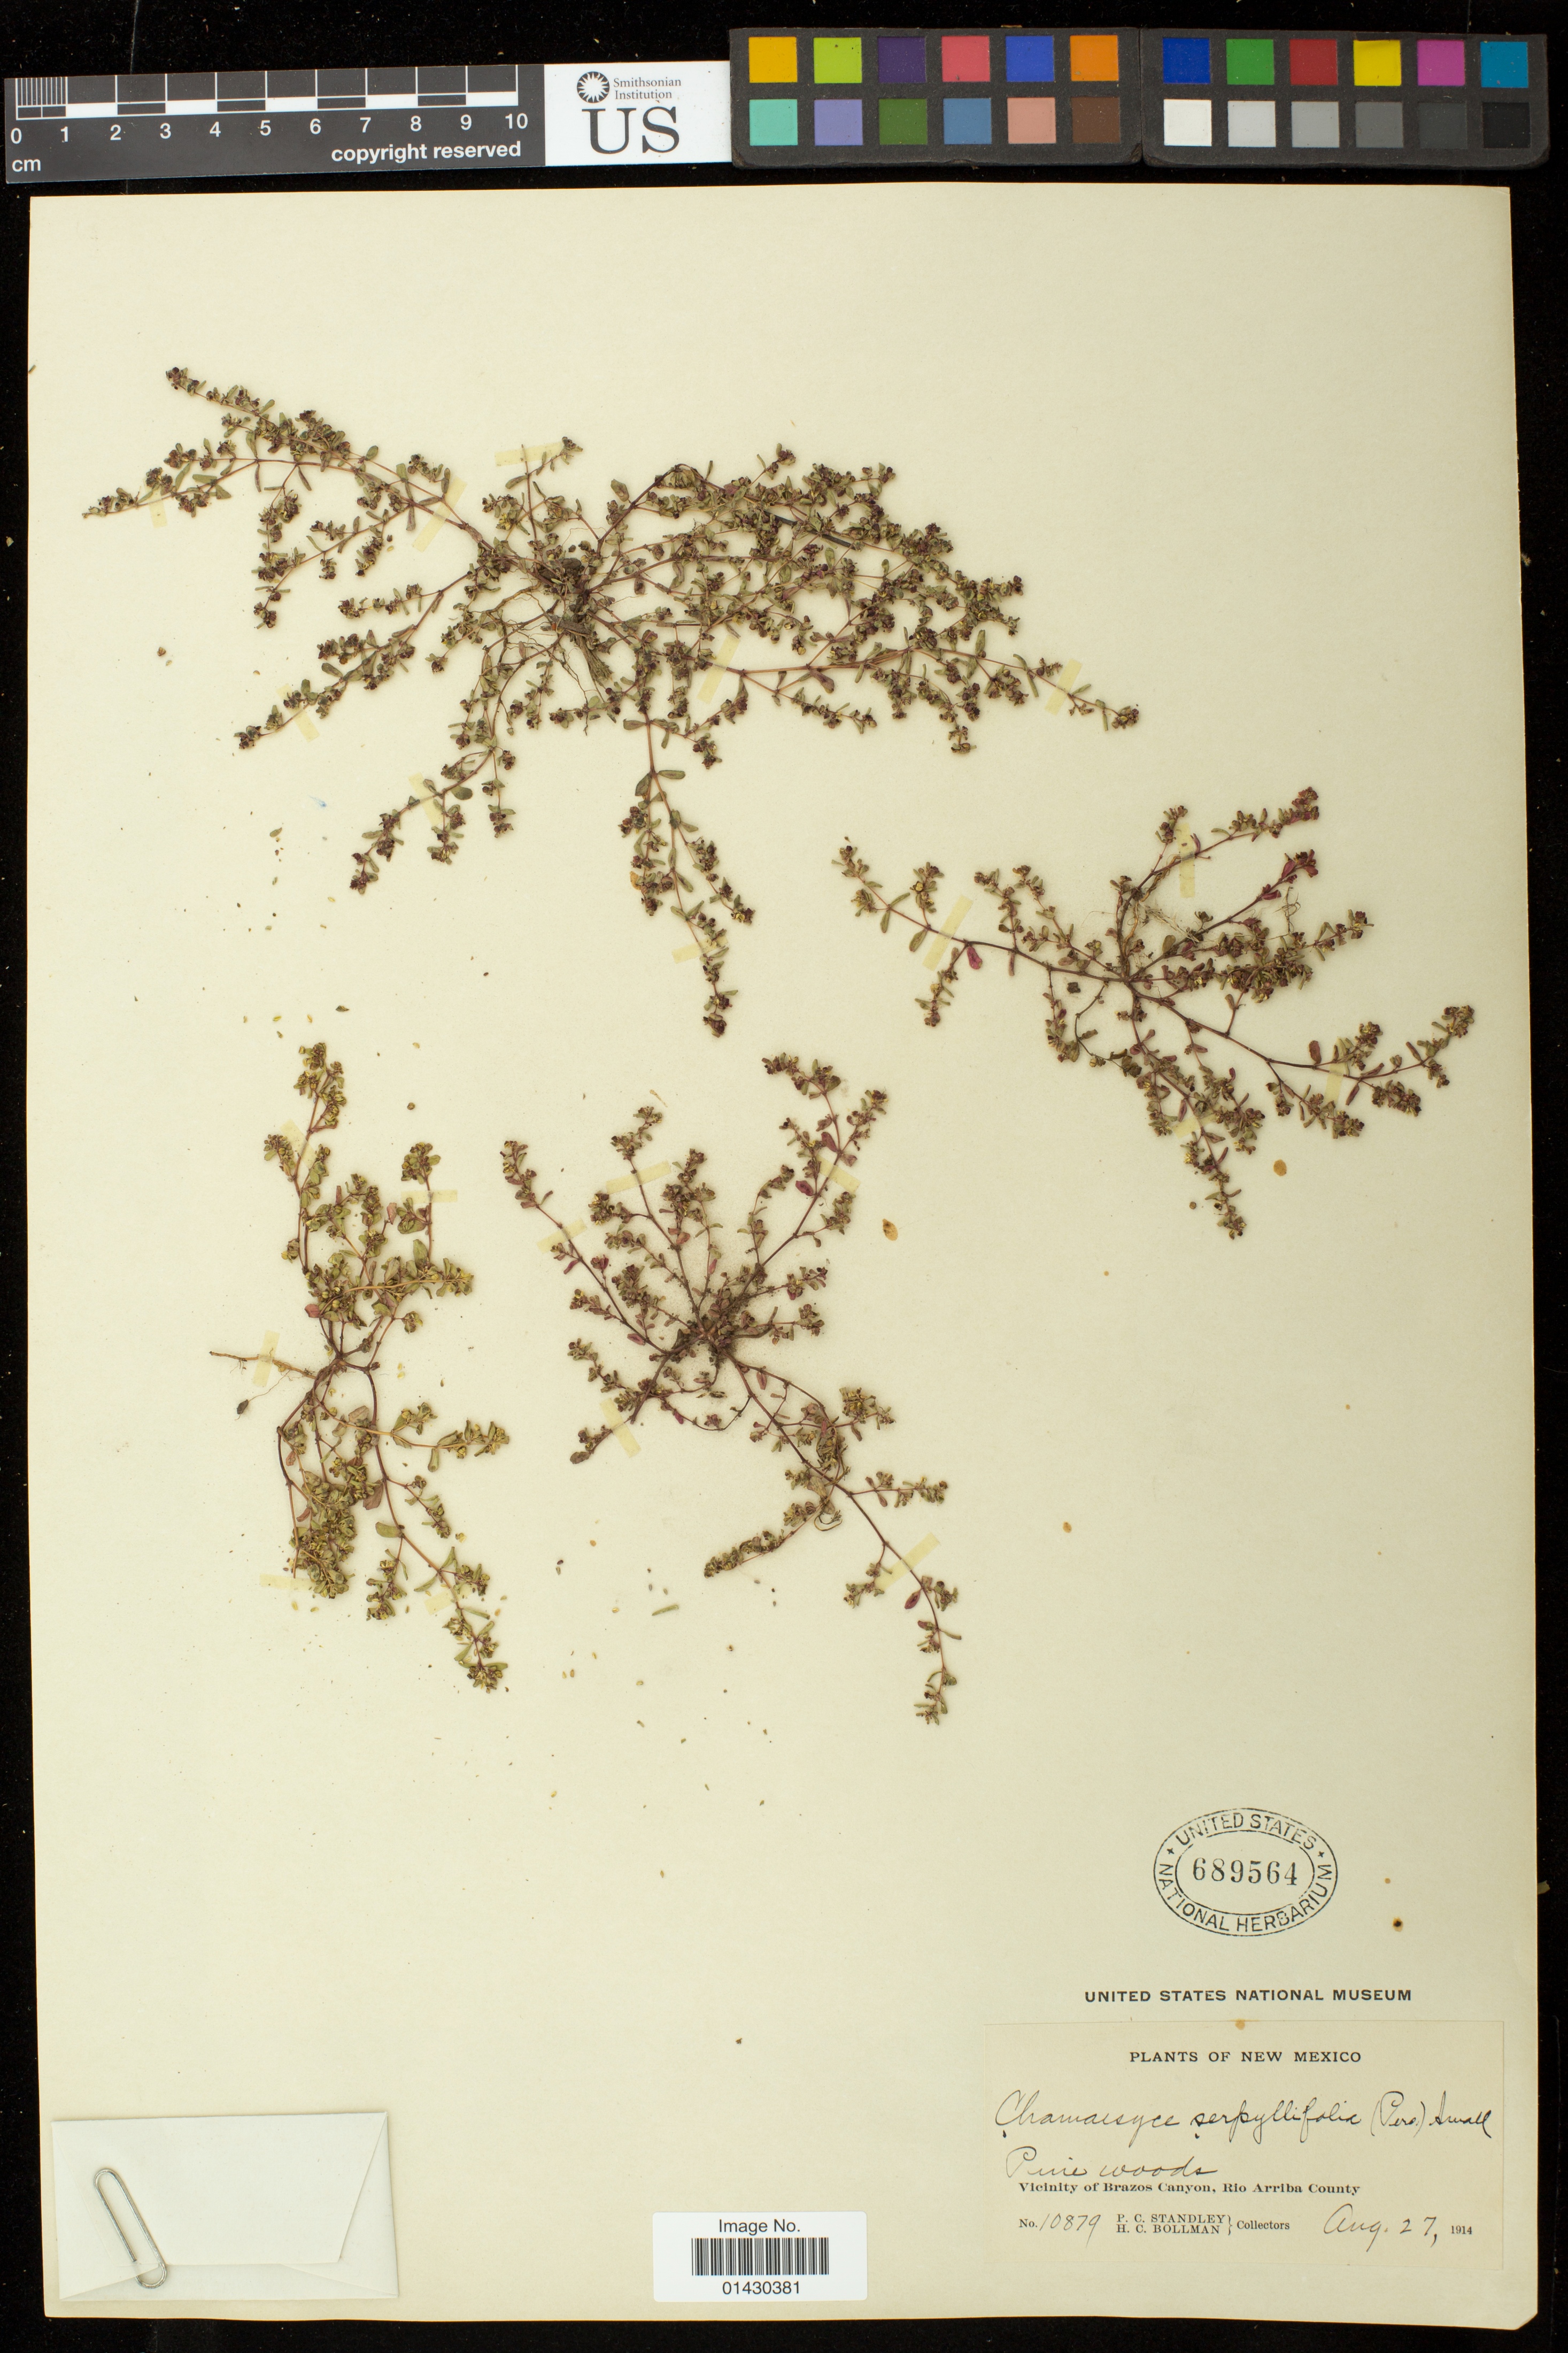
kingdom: Plantae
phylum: Tracheophyta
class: Magnoliopsida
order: Malpighiales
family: Euphorbiaceae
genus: Euphorbia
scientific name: Euphorbia serpillifolia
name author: Pers.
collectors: P. C. Standley & H. C. Bollman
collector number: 10879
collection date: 1914-08-27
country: United States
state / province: New Mexico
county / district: Rio Arriba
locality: Vicinity of Brazos Canyon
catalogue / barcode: US 689564